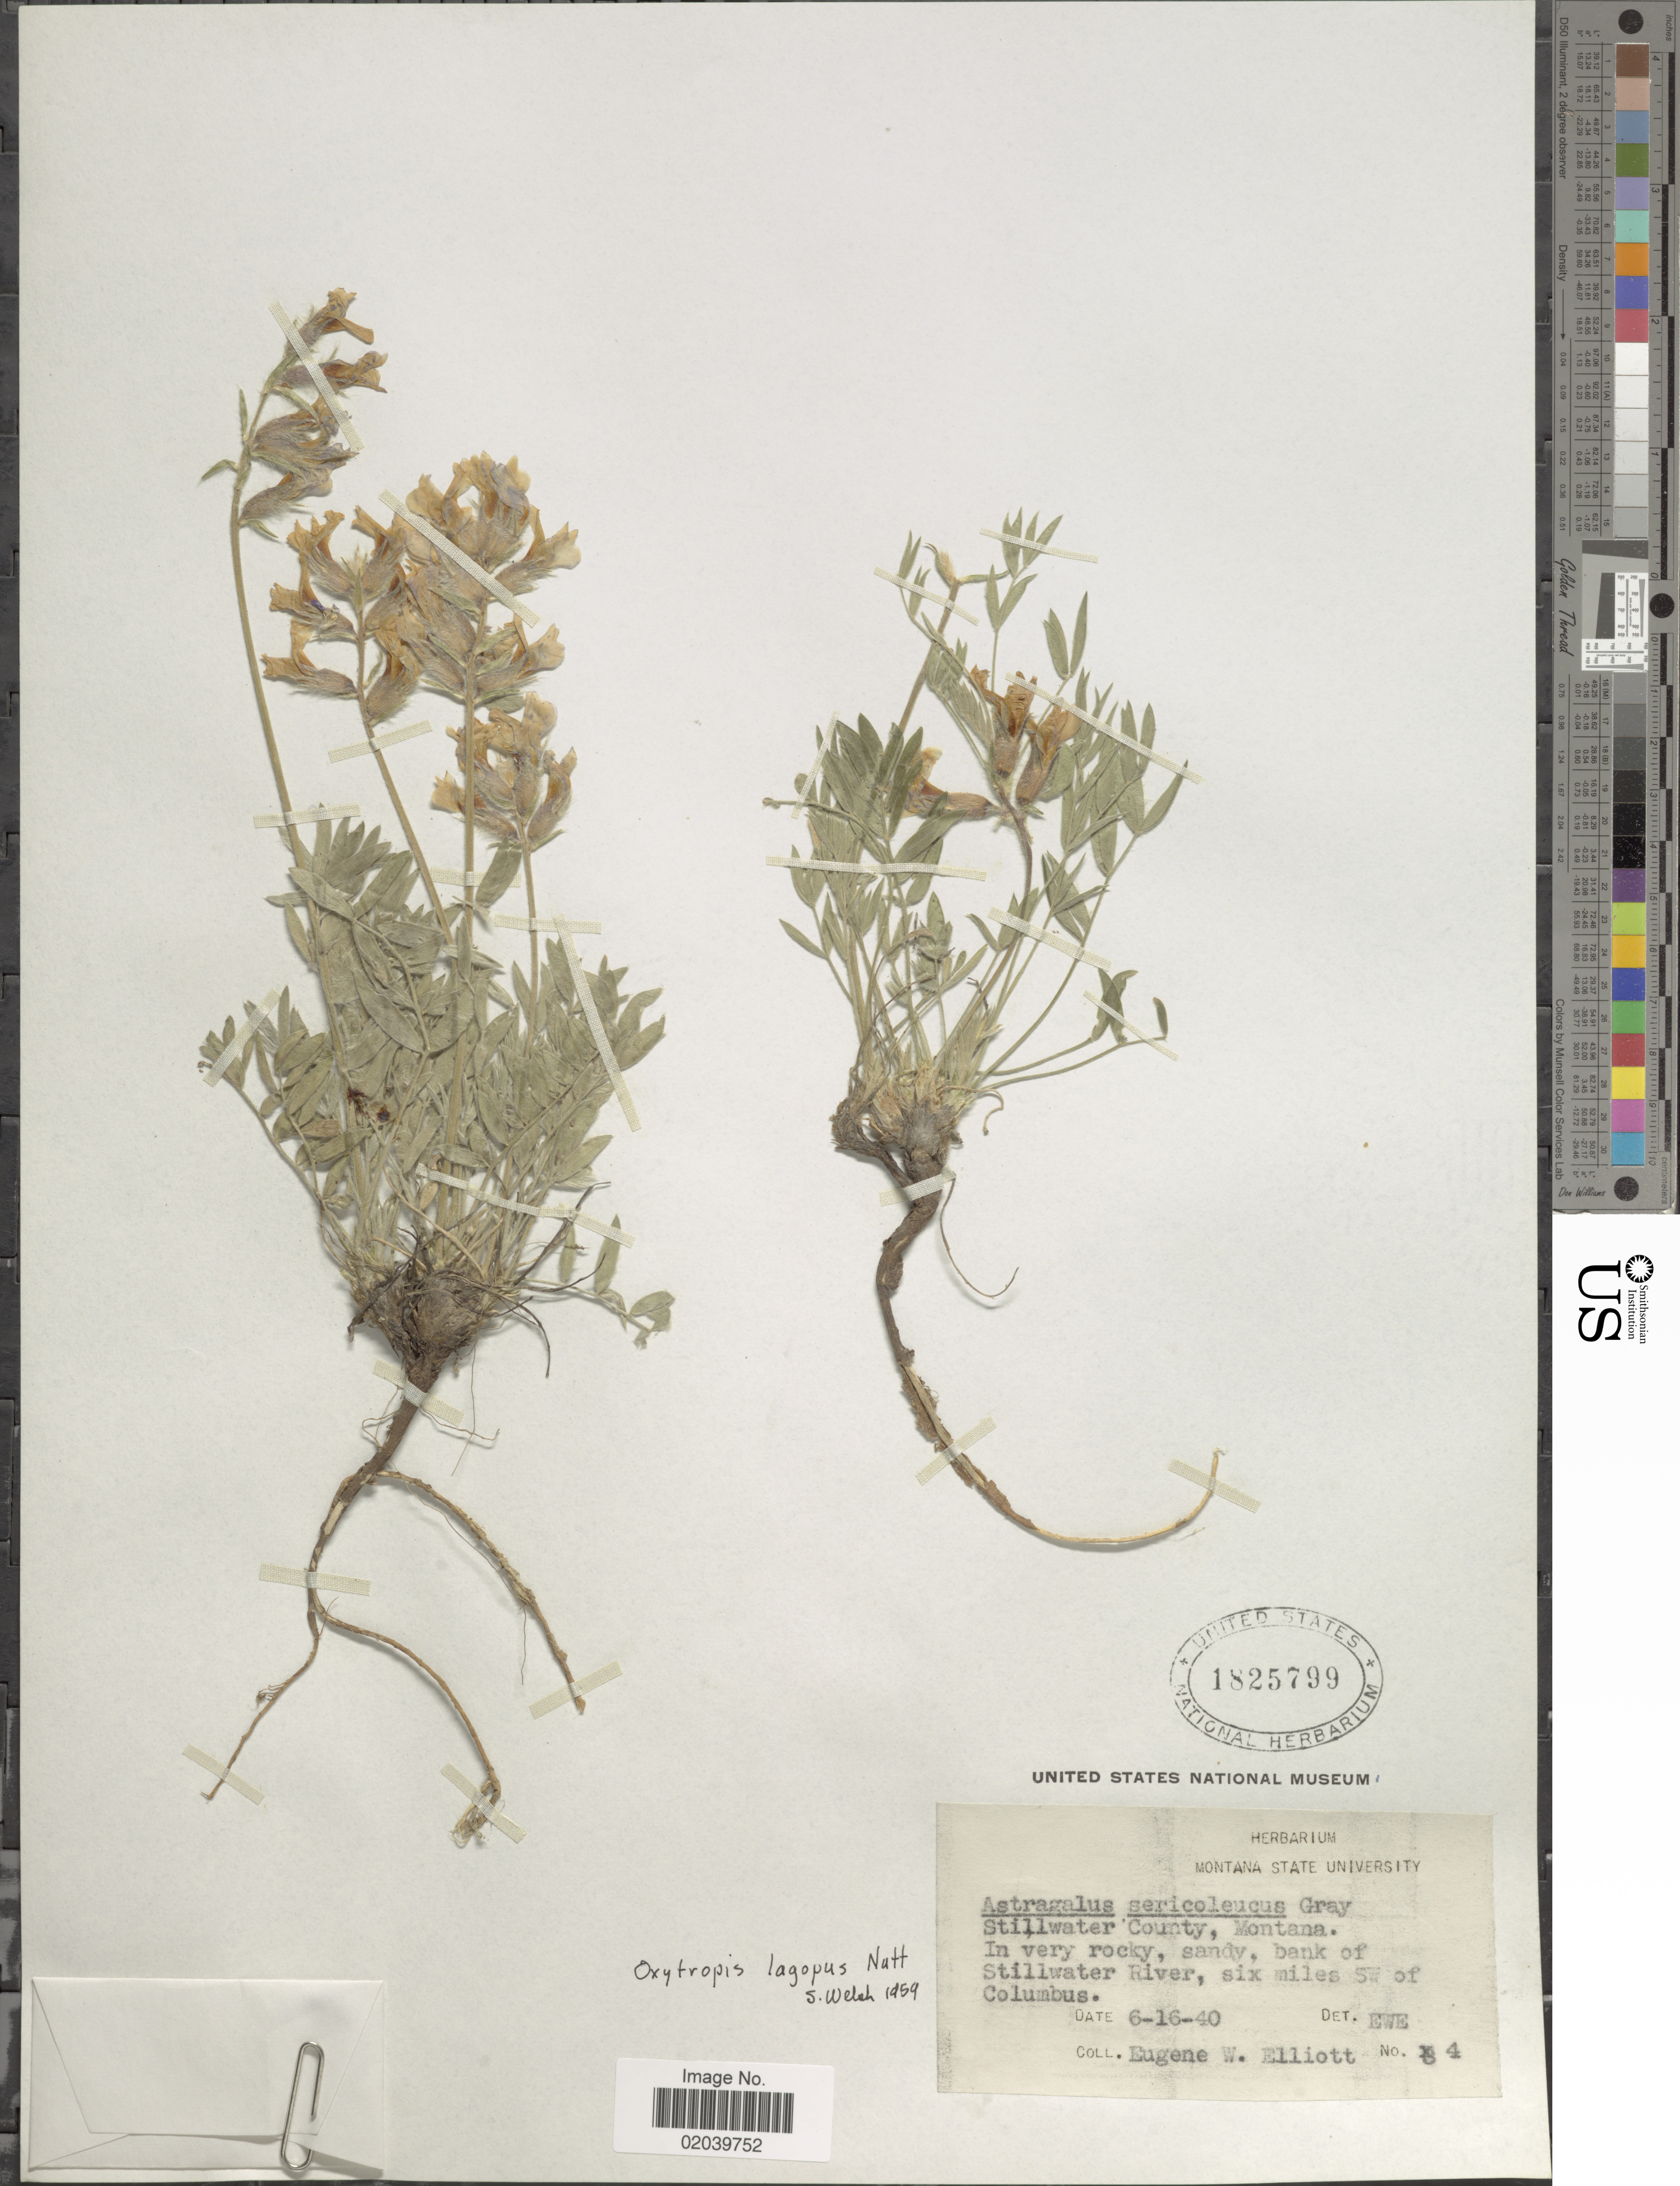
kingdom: Plantae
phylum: Tracheophyta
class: Magnoliopsida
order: Fabales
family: Fabaceae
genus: Oxytropis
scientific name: Oxytropis lagopus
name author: Nutt.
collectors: E. Elliot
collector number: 4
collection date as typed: Transcribed d/m/y: 16/6/40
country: United States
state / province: Montana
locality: Stillwater County, Montana. In very rocky, sandy, bank of Stillwater River, six miles SW of Columbus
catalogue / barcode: US 1825799